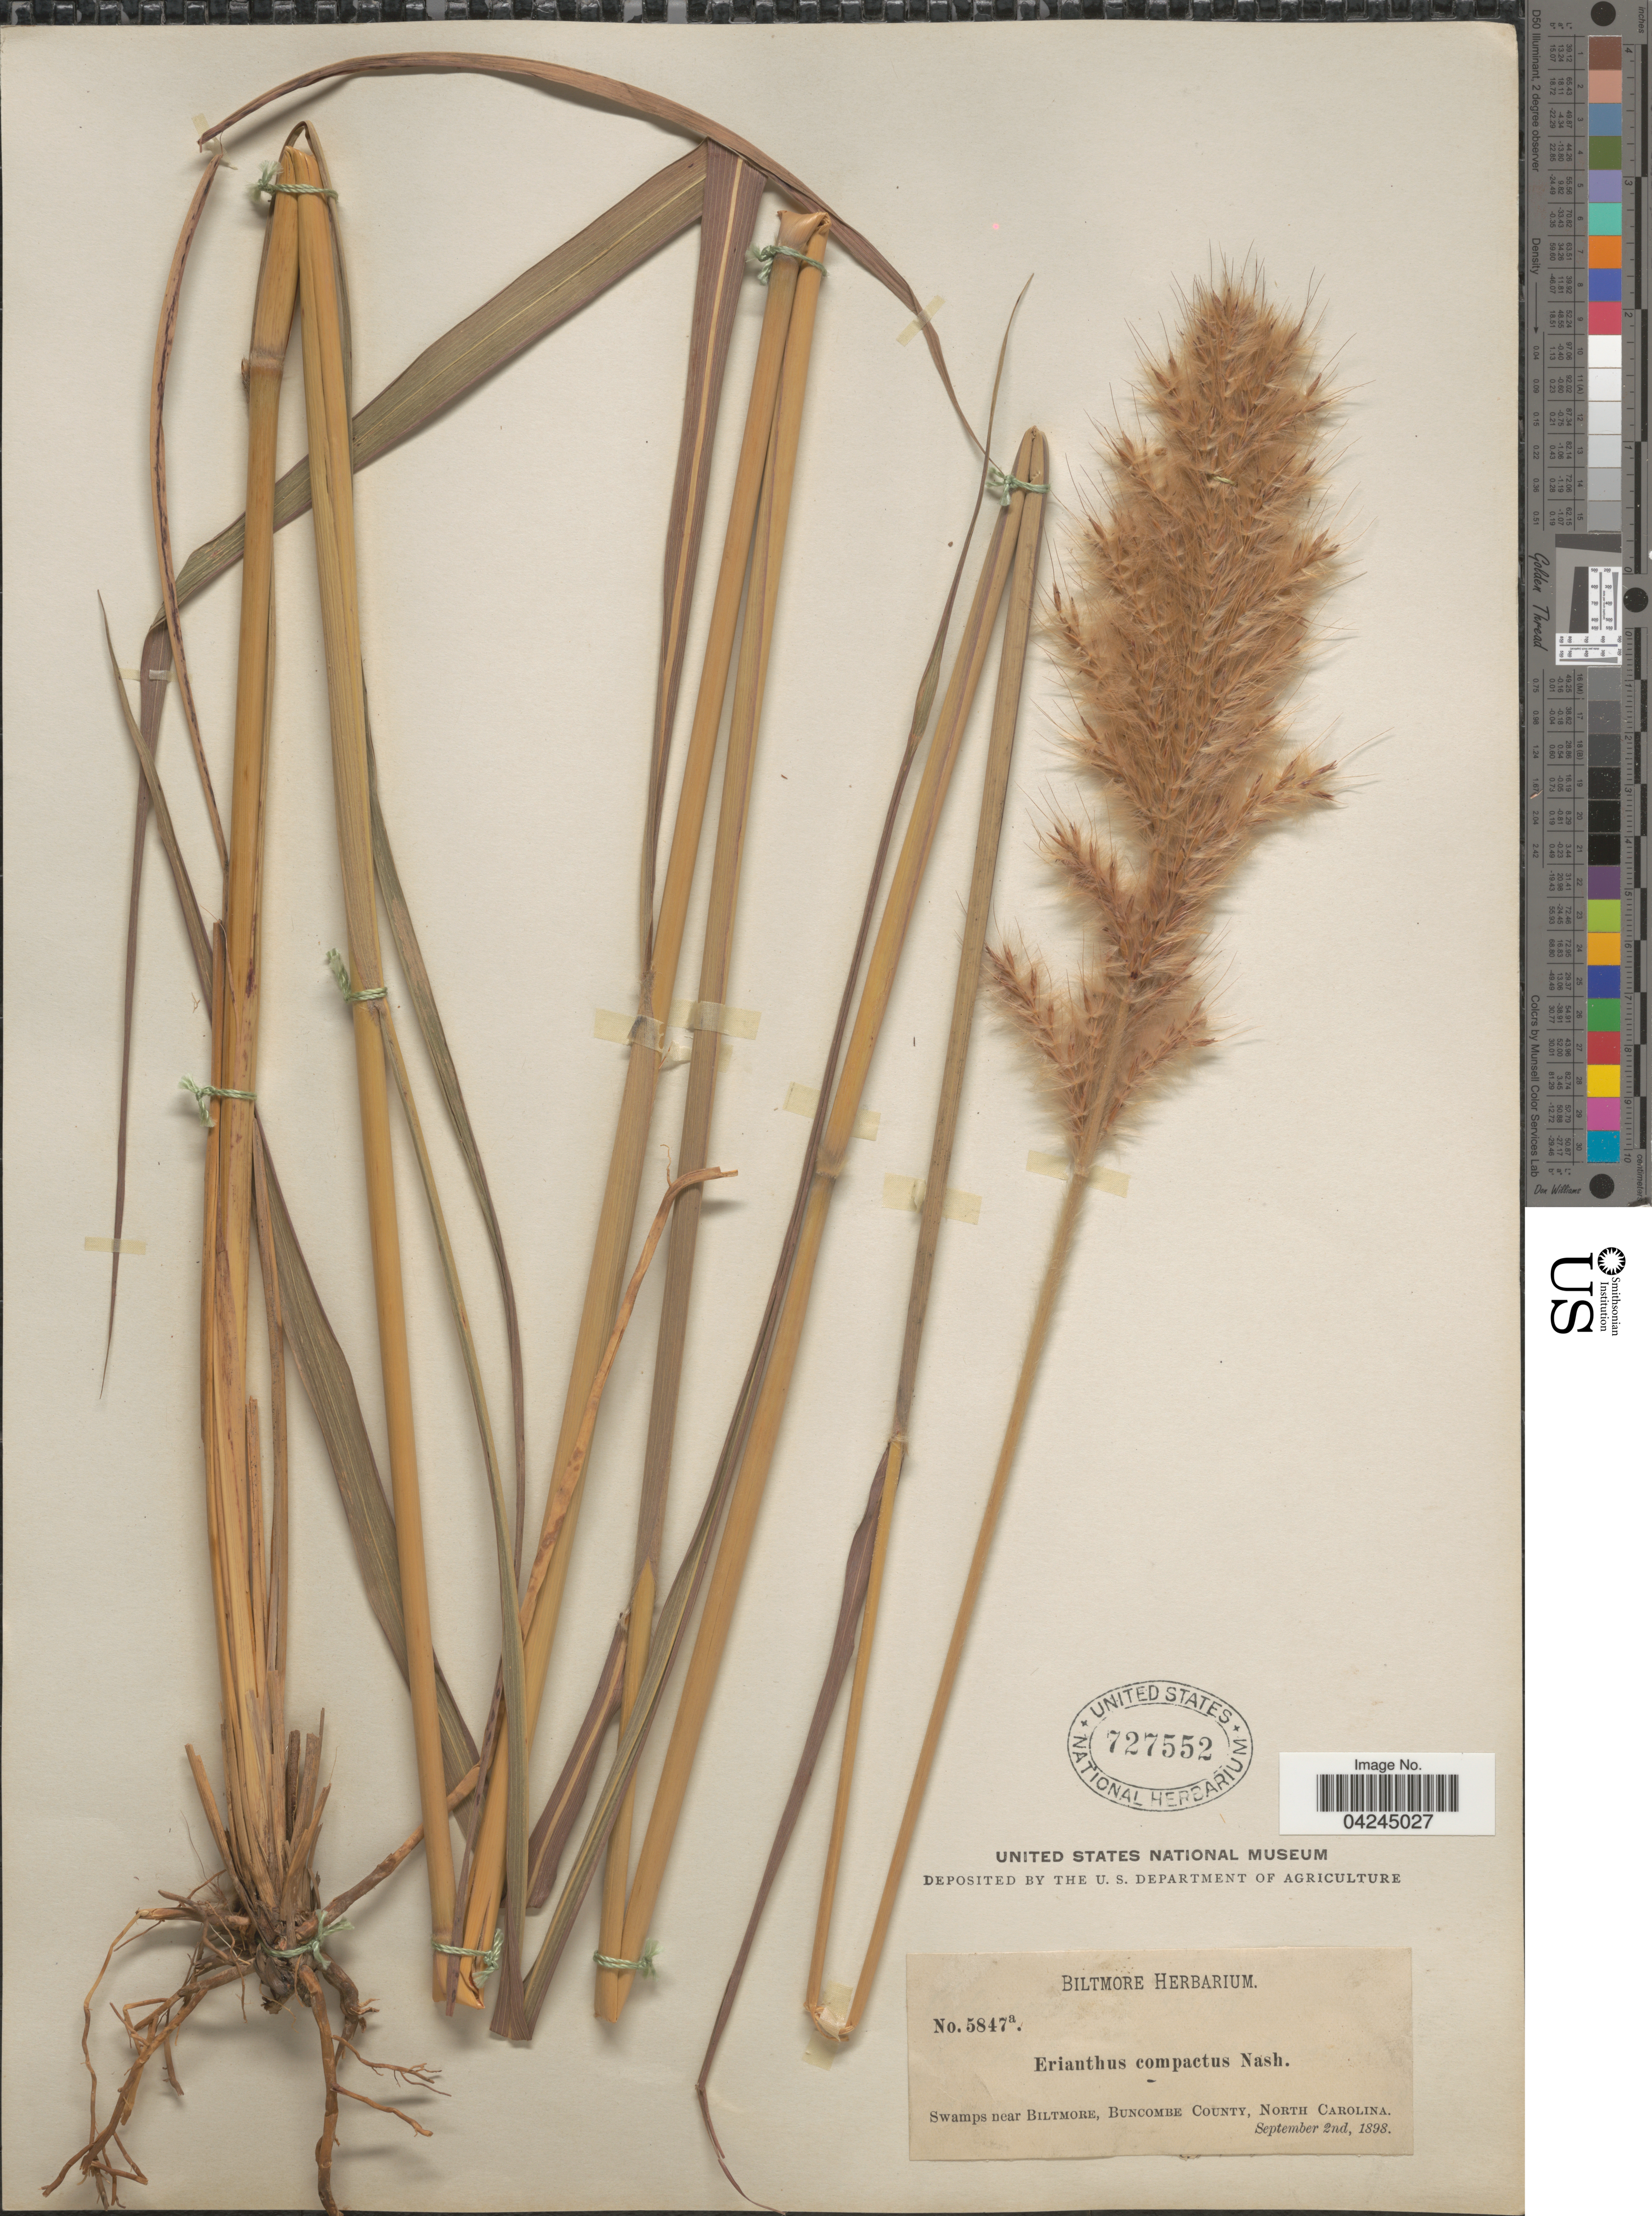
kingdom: Plantae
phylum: Tracheophyta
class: Liliopsida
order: Poales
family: Poaceae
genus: Erianthus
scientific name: Erianthus giganteus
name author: (Walter) P. Beauv.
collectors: ex herb. Biltmore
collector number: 5847a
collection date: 1898-09-02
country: United States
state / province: North Carolina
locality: Swamps near Biltmore, Buncombe County.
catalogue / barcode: US 727552